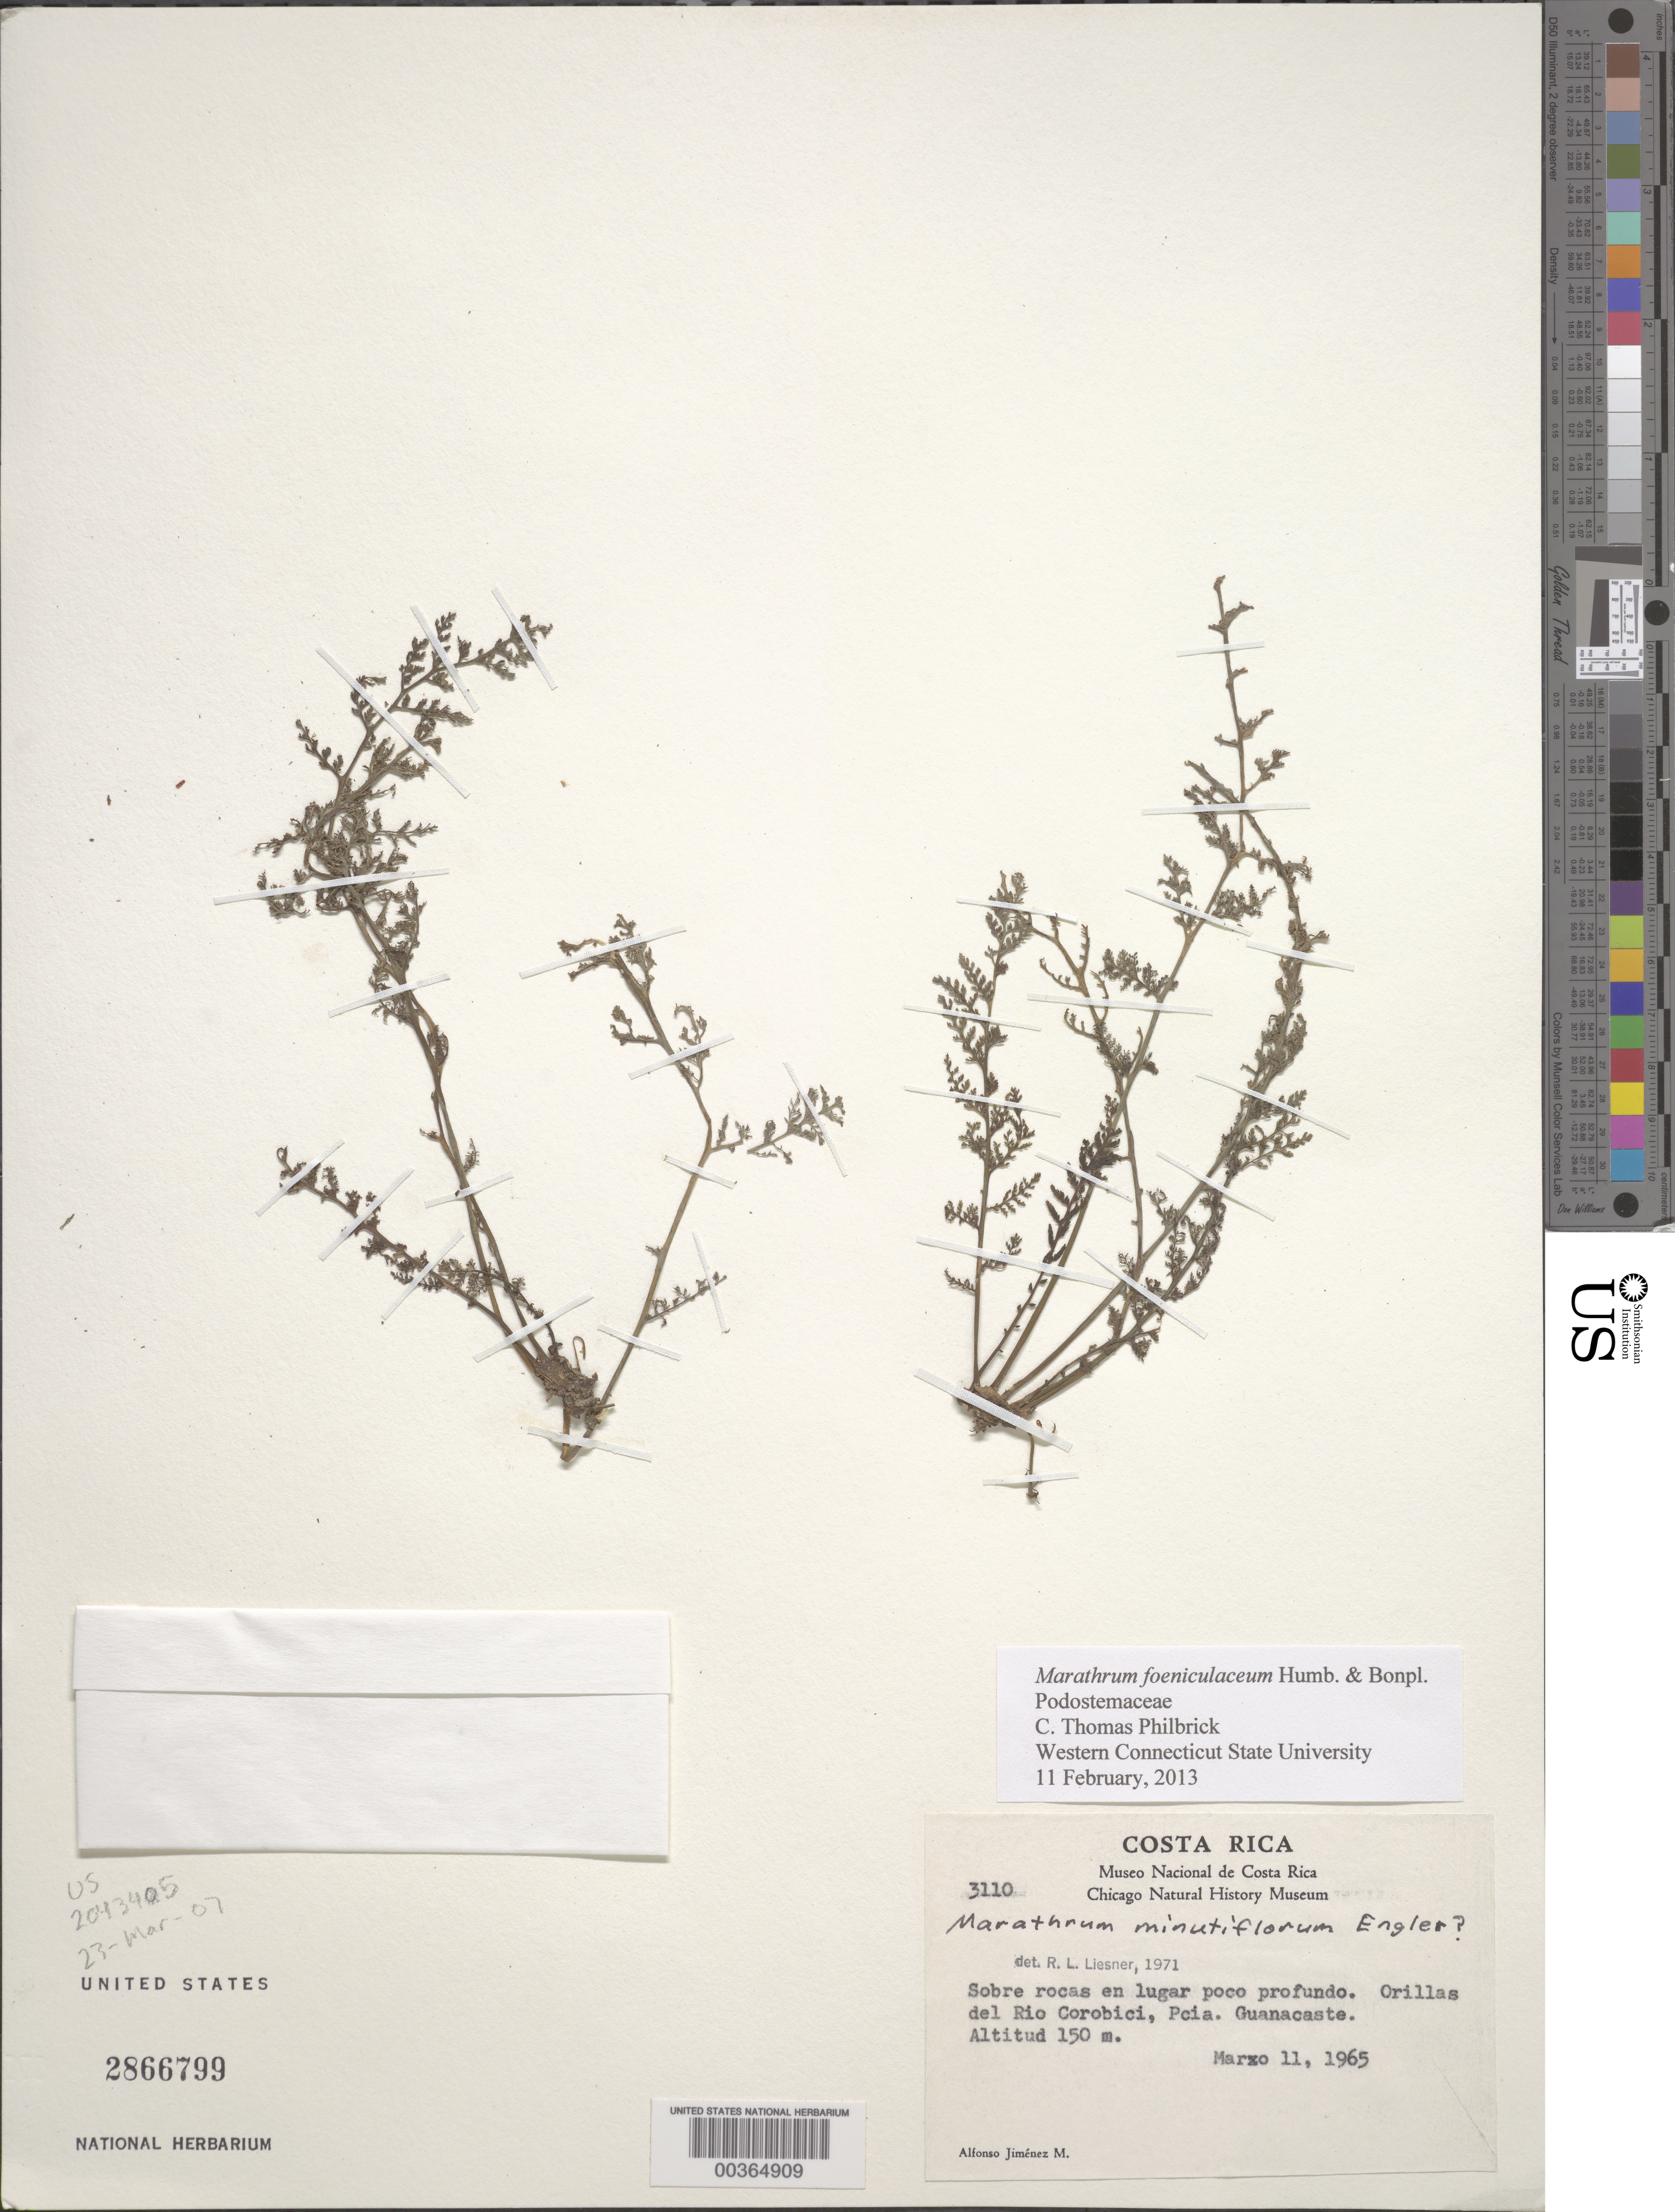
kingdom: Plantae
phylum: Tracheophyta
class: Magnoliopsida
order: Malpighiales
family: Podostemaceae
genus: Marathrum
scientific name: Marathrum foeniculaceum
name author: Bonpl.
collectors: A. Jiménez M.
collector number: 3110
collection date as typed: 11 Mar 1965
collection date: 1965-03-11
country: Costa Rica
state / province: Guanacaste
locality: Orillas del Rio Corobici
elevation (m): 150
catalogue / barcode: US 2866799